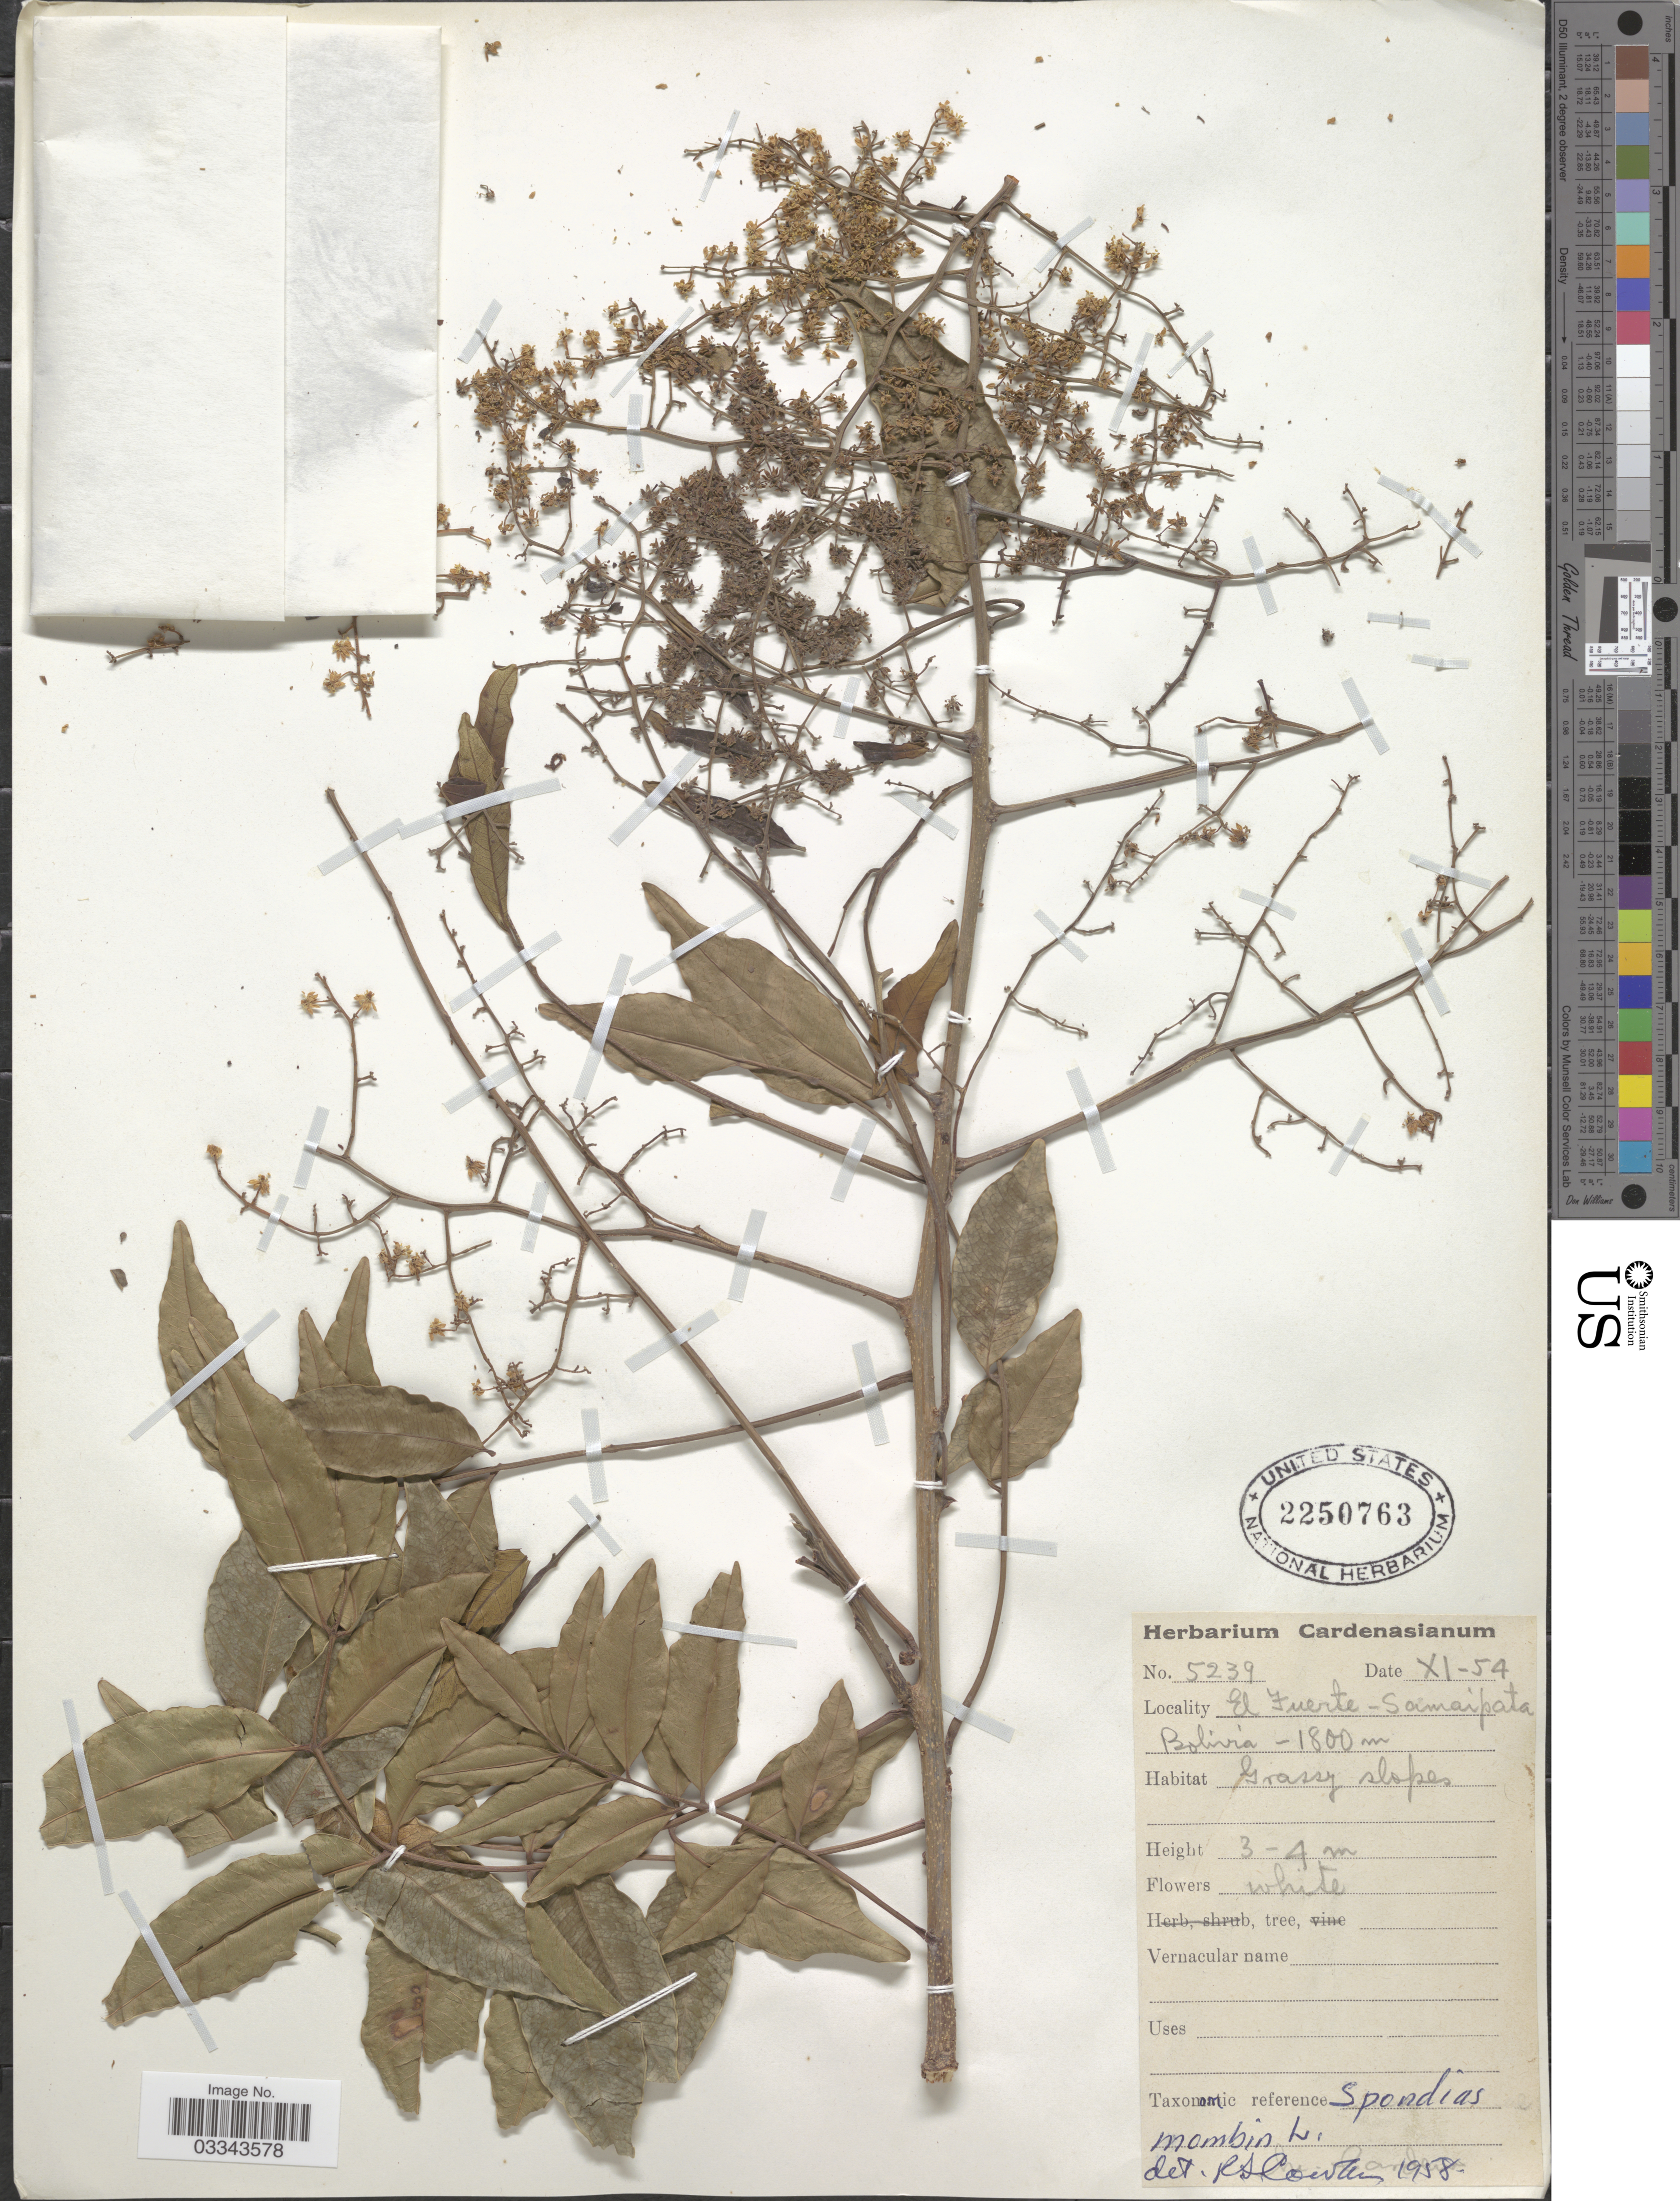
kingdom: Plantae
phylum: Tracheophyta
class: Magnoliopsida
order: Sapindales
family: Anacardiaceae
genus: Spondias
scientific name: Spondias mombin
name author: L.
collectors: M. Cárdenas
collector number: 5239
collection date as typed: Transcribed d/m/y: /11/54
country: Bolivia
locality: El Fuerte - Samaipata.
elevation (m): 1800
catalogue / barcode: US 2250763